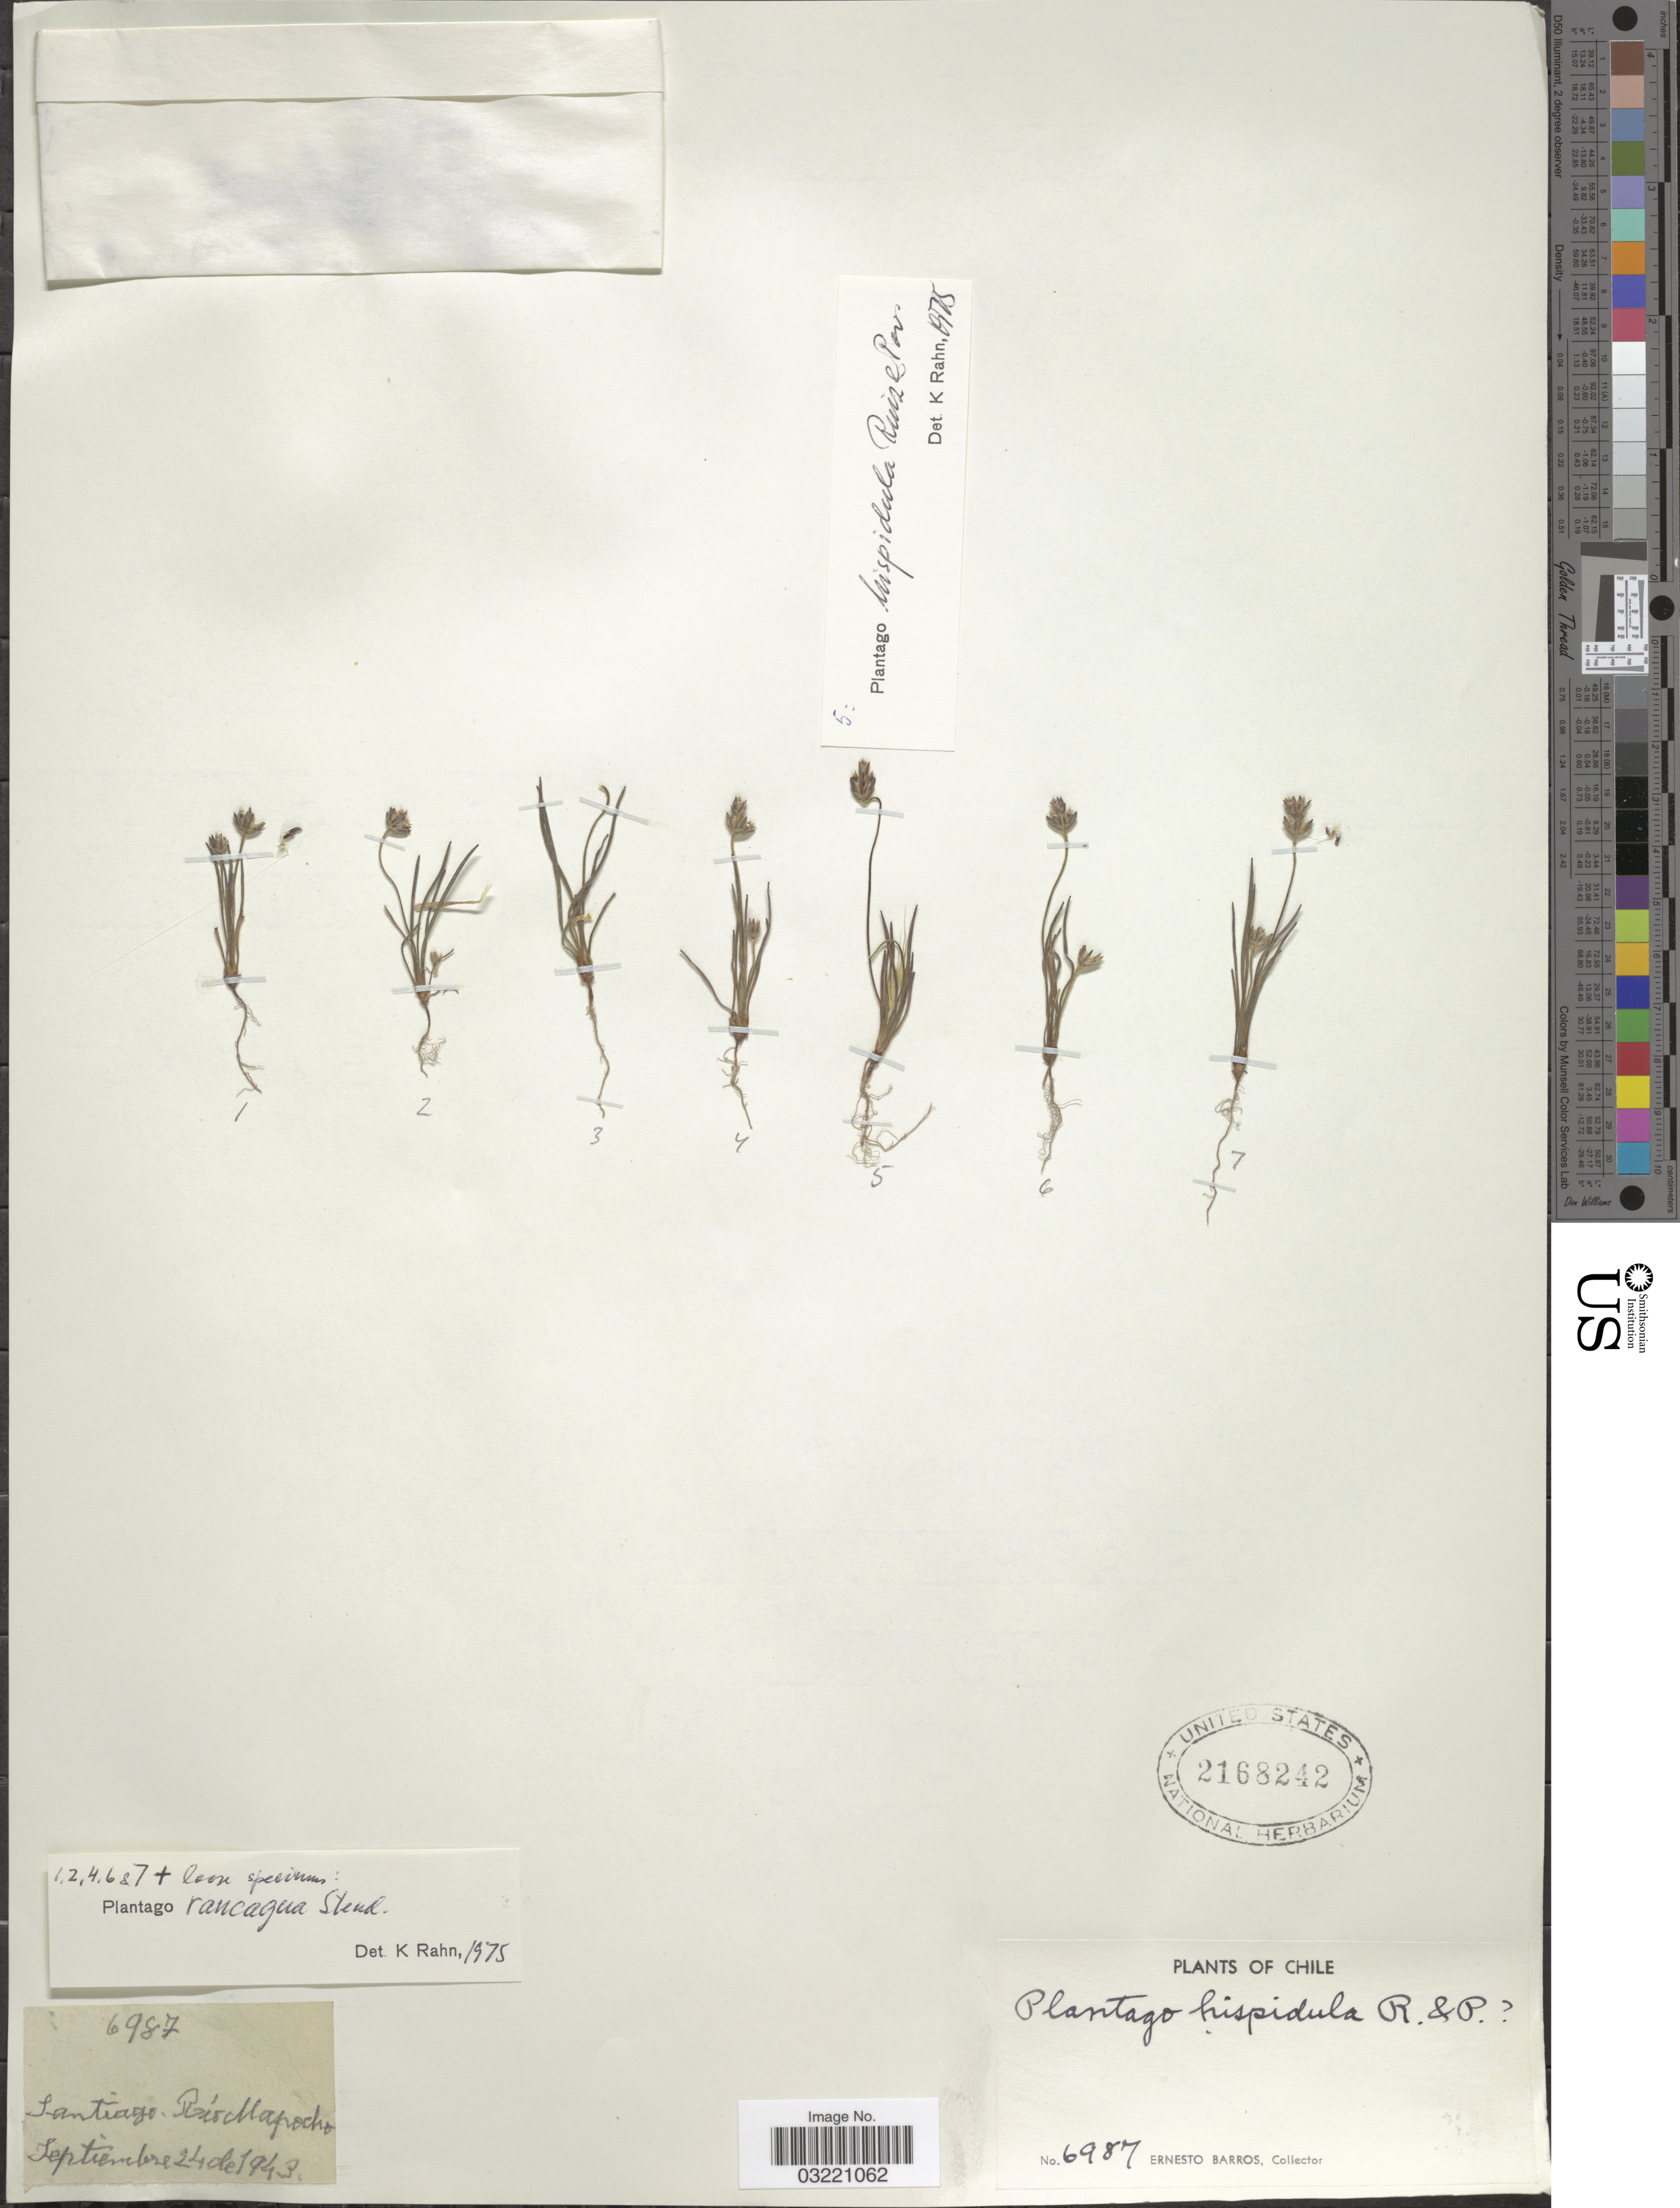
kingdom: Plantae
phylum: Tracheophyta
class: Magnoliopsida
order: Lamiales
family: Plantaginaceae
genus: Plantago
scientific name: Plantago rancaguae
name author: Steud.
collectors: E. Barros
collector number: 6987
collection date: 1943-09-24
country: Chile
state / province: Región Metropolitana (RM)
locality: Santiago, Río Mapocho.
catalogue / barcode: US 2168242